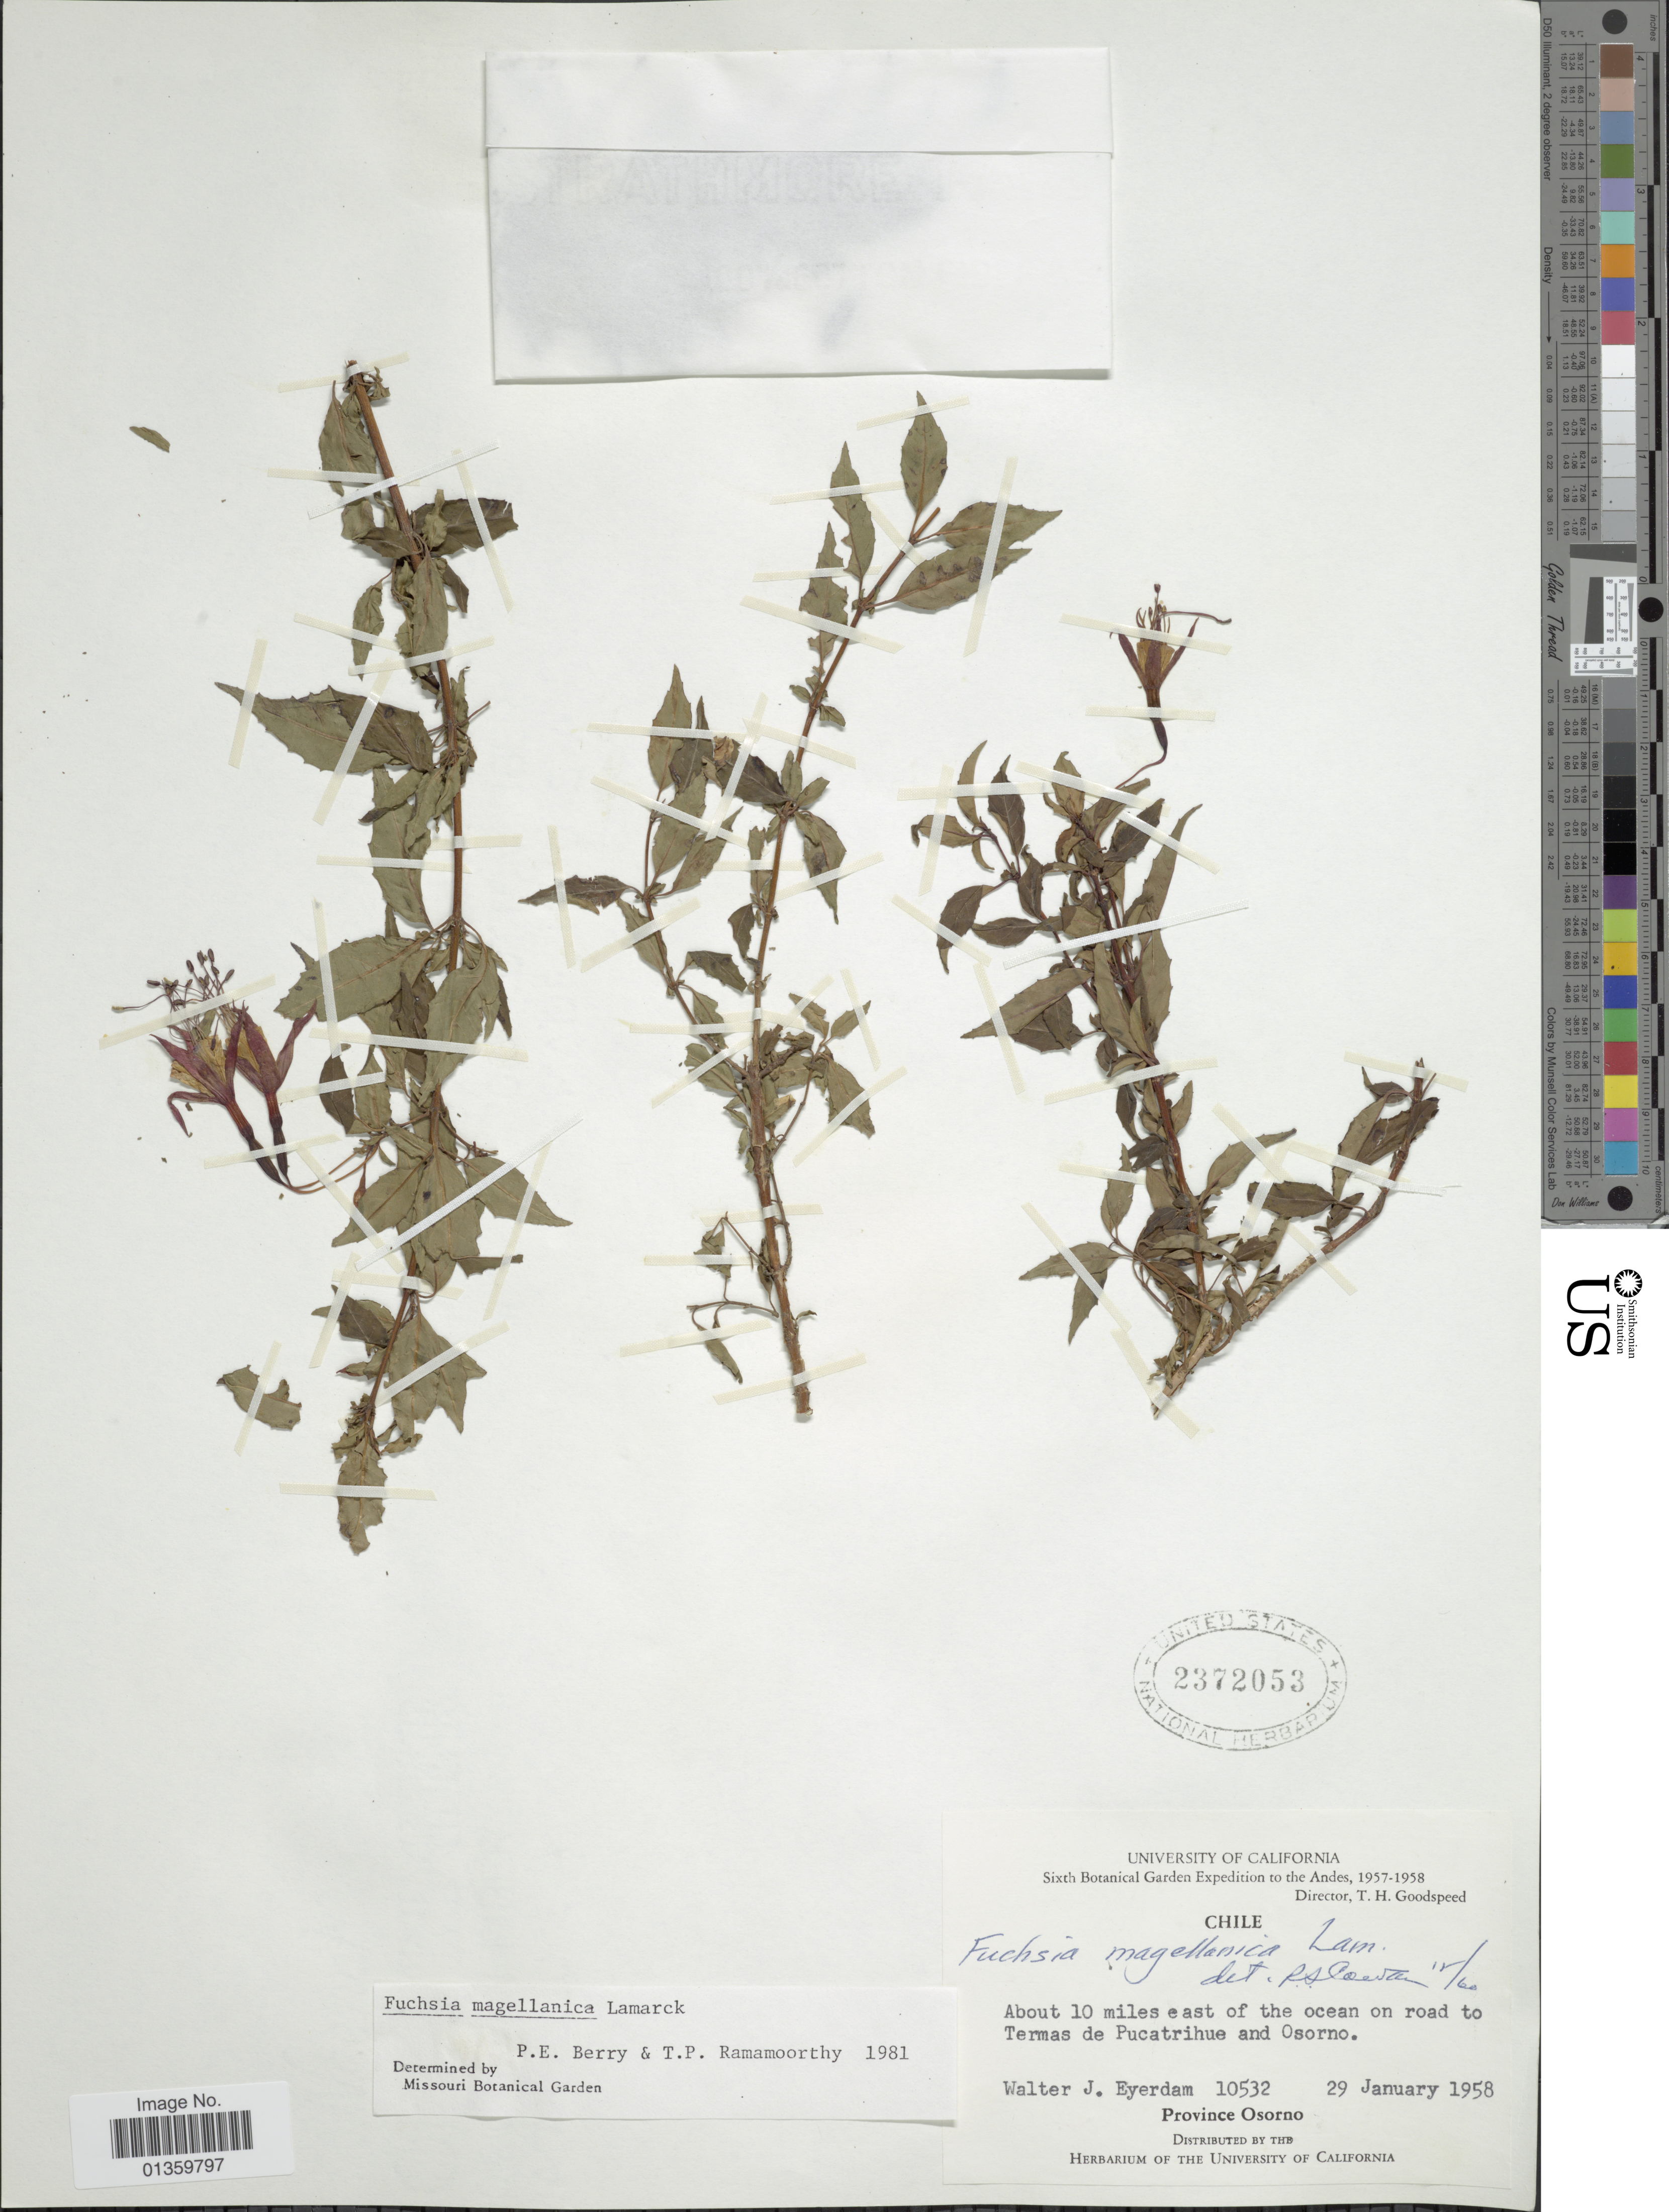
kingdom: Plantae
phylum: Tracheophyta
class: Magnoliopsida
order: Myrtales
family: Onagraceae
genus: Fuchsia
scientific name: Fuchsia magellanica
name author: Lam.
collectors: W. J. Eyerdam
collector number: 10532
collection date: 1958-01-29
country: Chile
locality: About 10 miles east of the ocean on road to Termas de Pucatrihue and Osorno, Province Osorno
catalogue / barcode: US 2372053